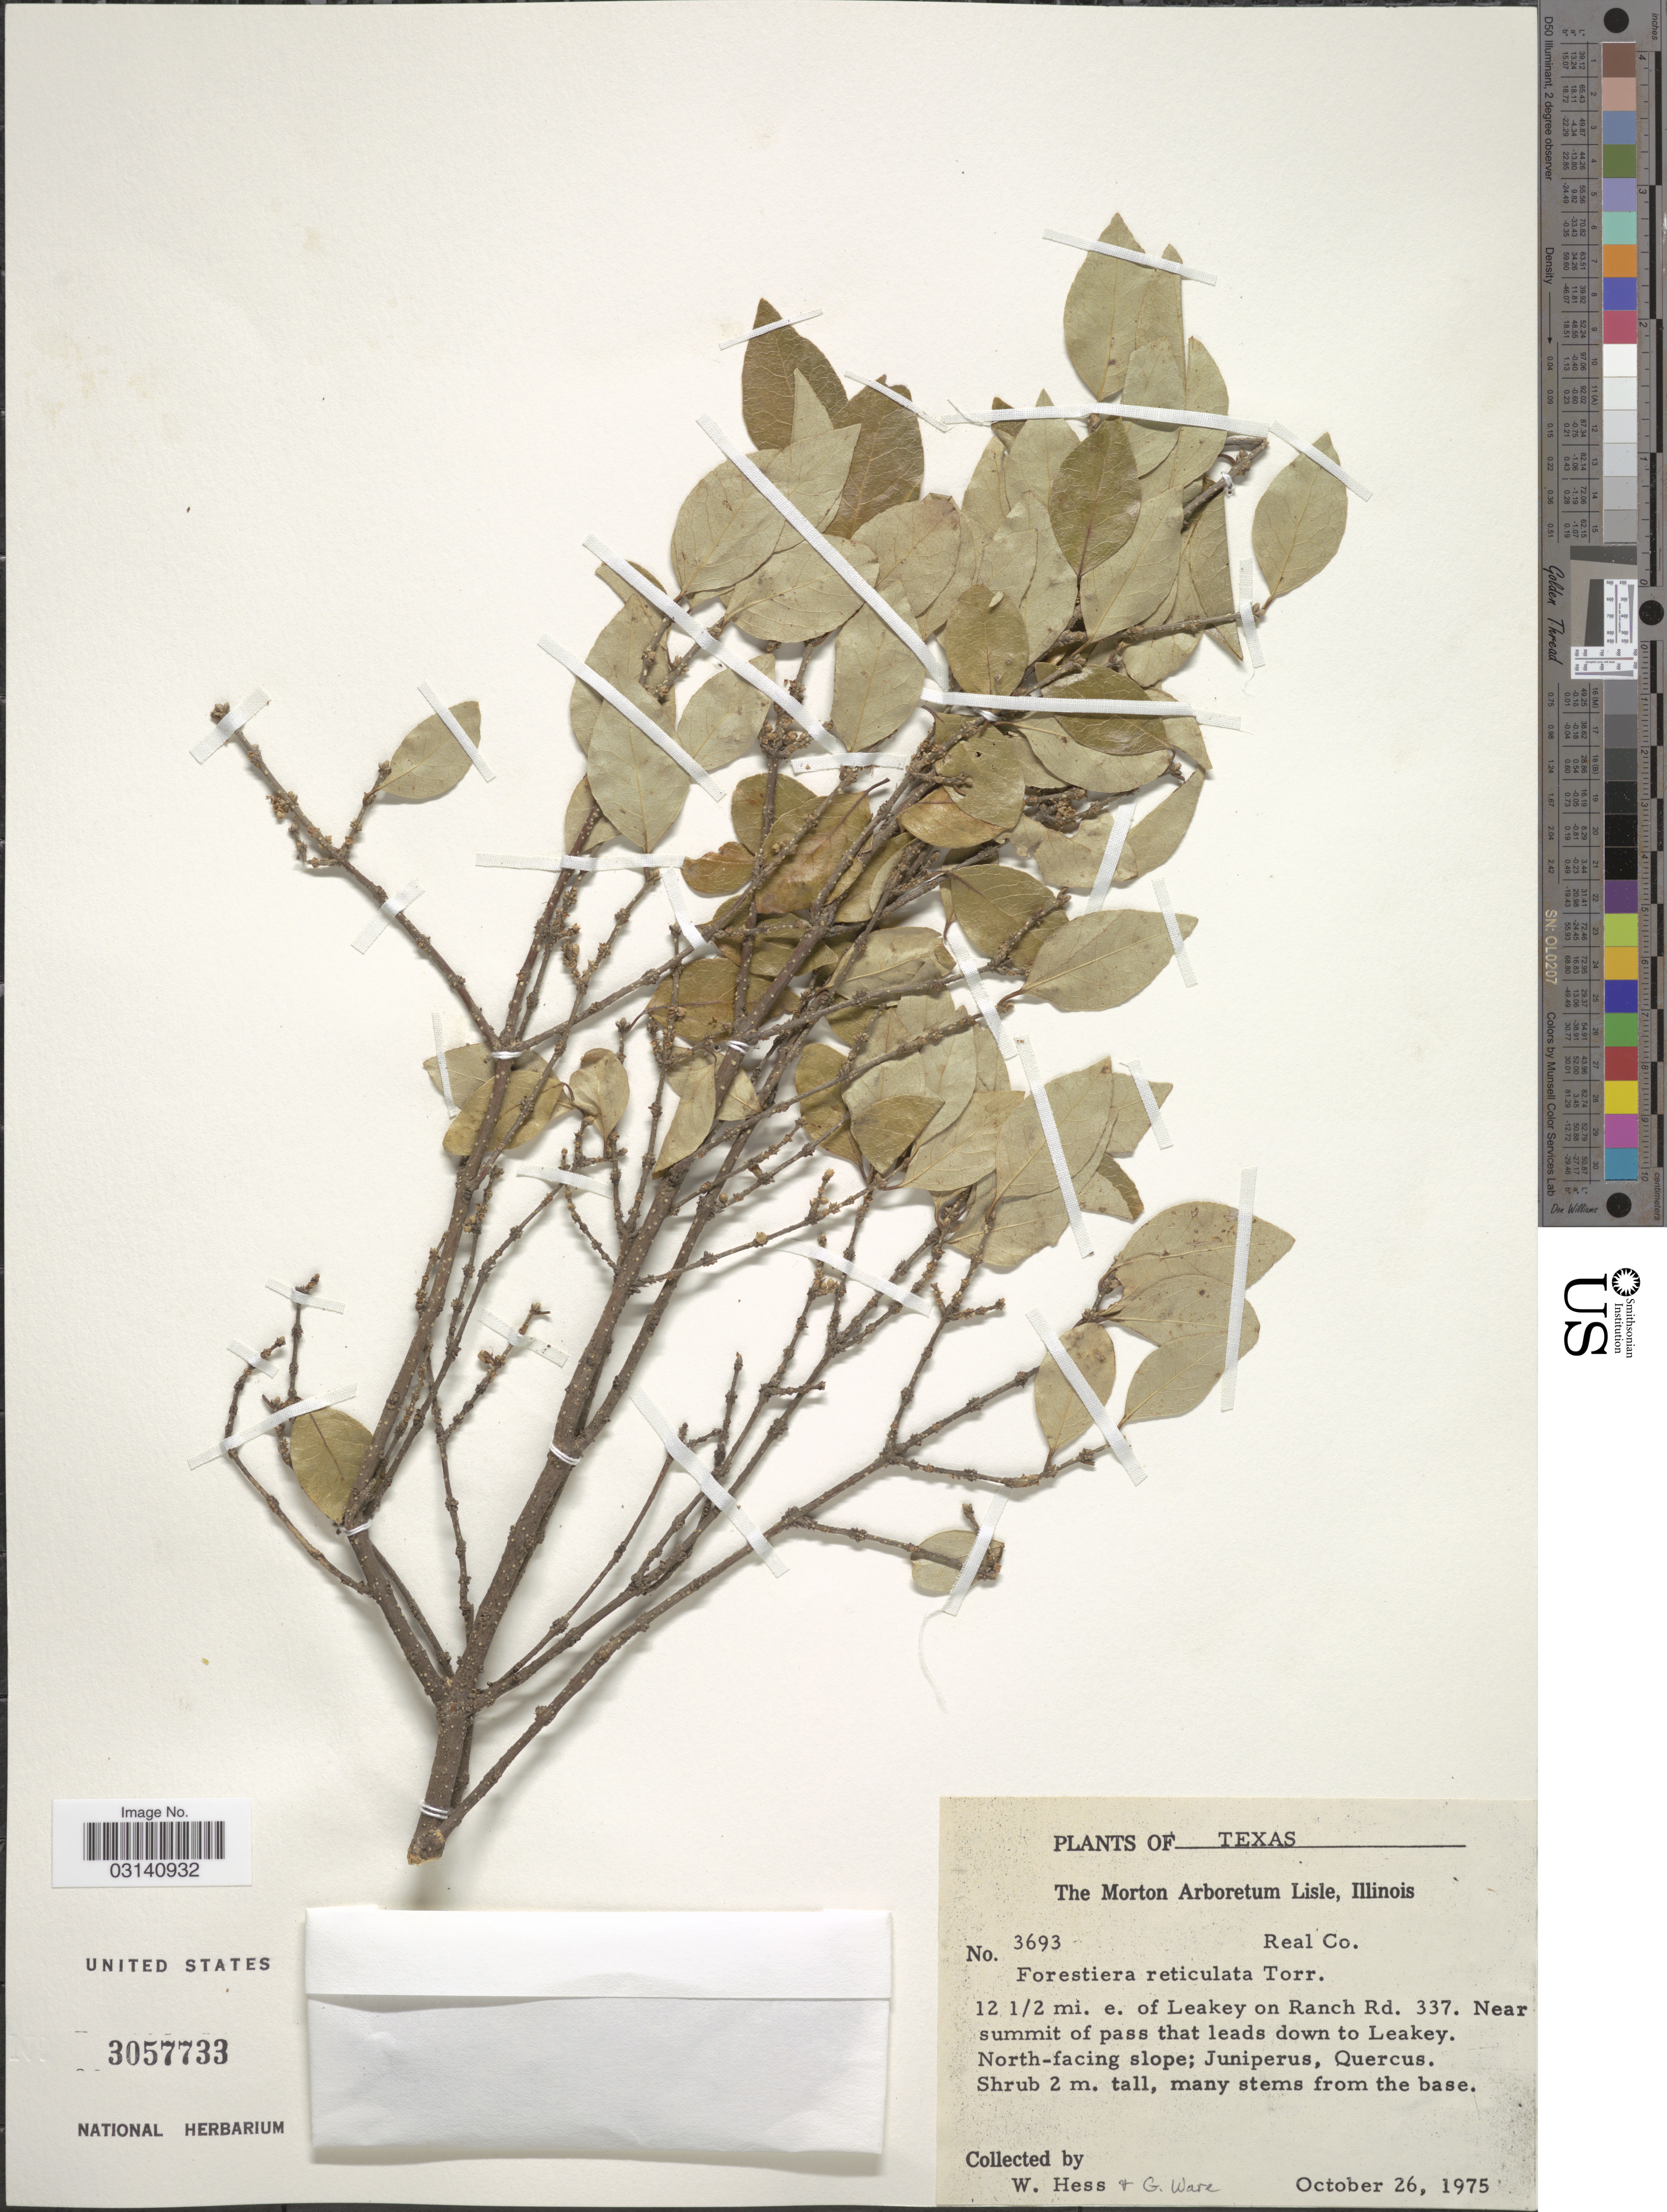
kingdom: Plantae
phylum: Tracheophyta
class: Magnoliopsida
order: Lamiales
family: Oleaceae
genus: Forestiera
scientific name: Forestiera reticulata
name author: Torr. in Emory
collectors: W. Hess & G. H. Ward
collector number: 3693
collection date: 1975-10-26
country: United States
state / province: Texas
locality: Real Co. 12 ½ mi. e. of Leakey on Ranch Rd. 337. Near summit of pass that leads down to Leakey. North-facing slope.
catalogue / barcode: US 3057733